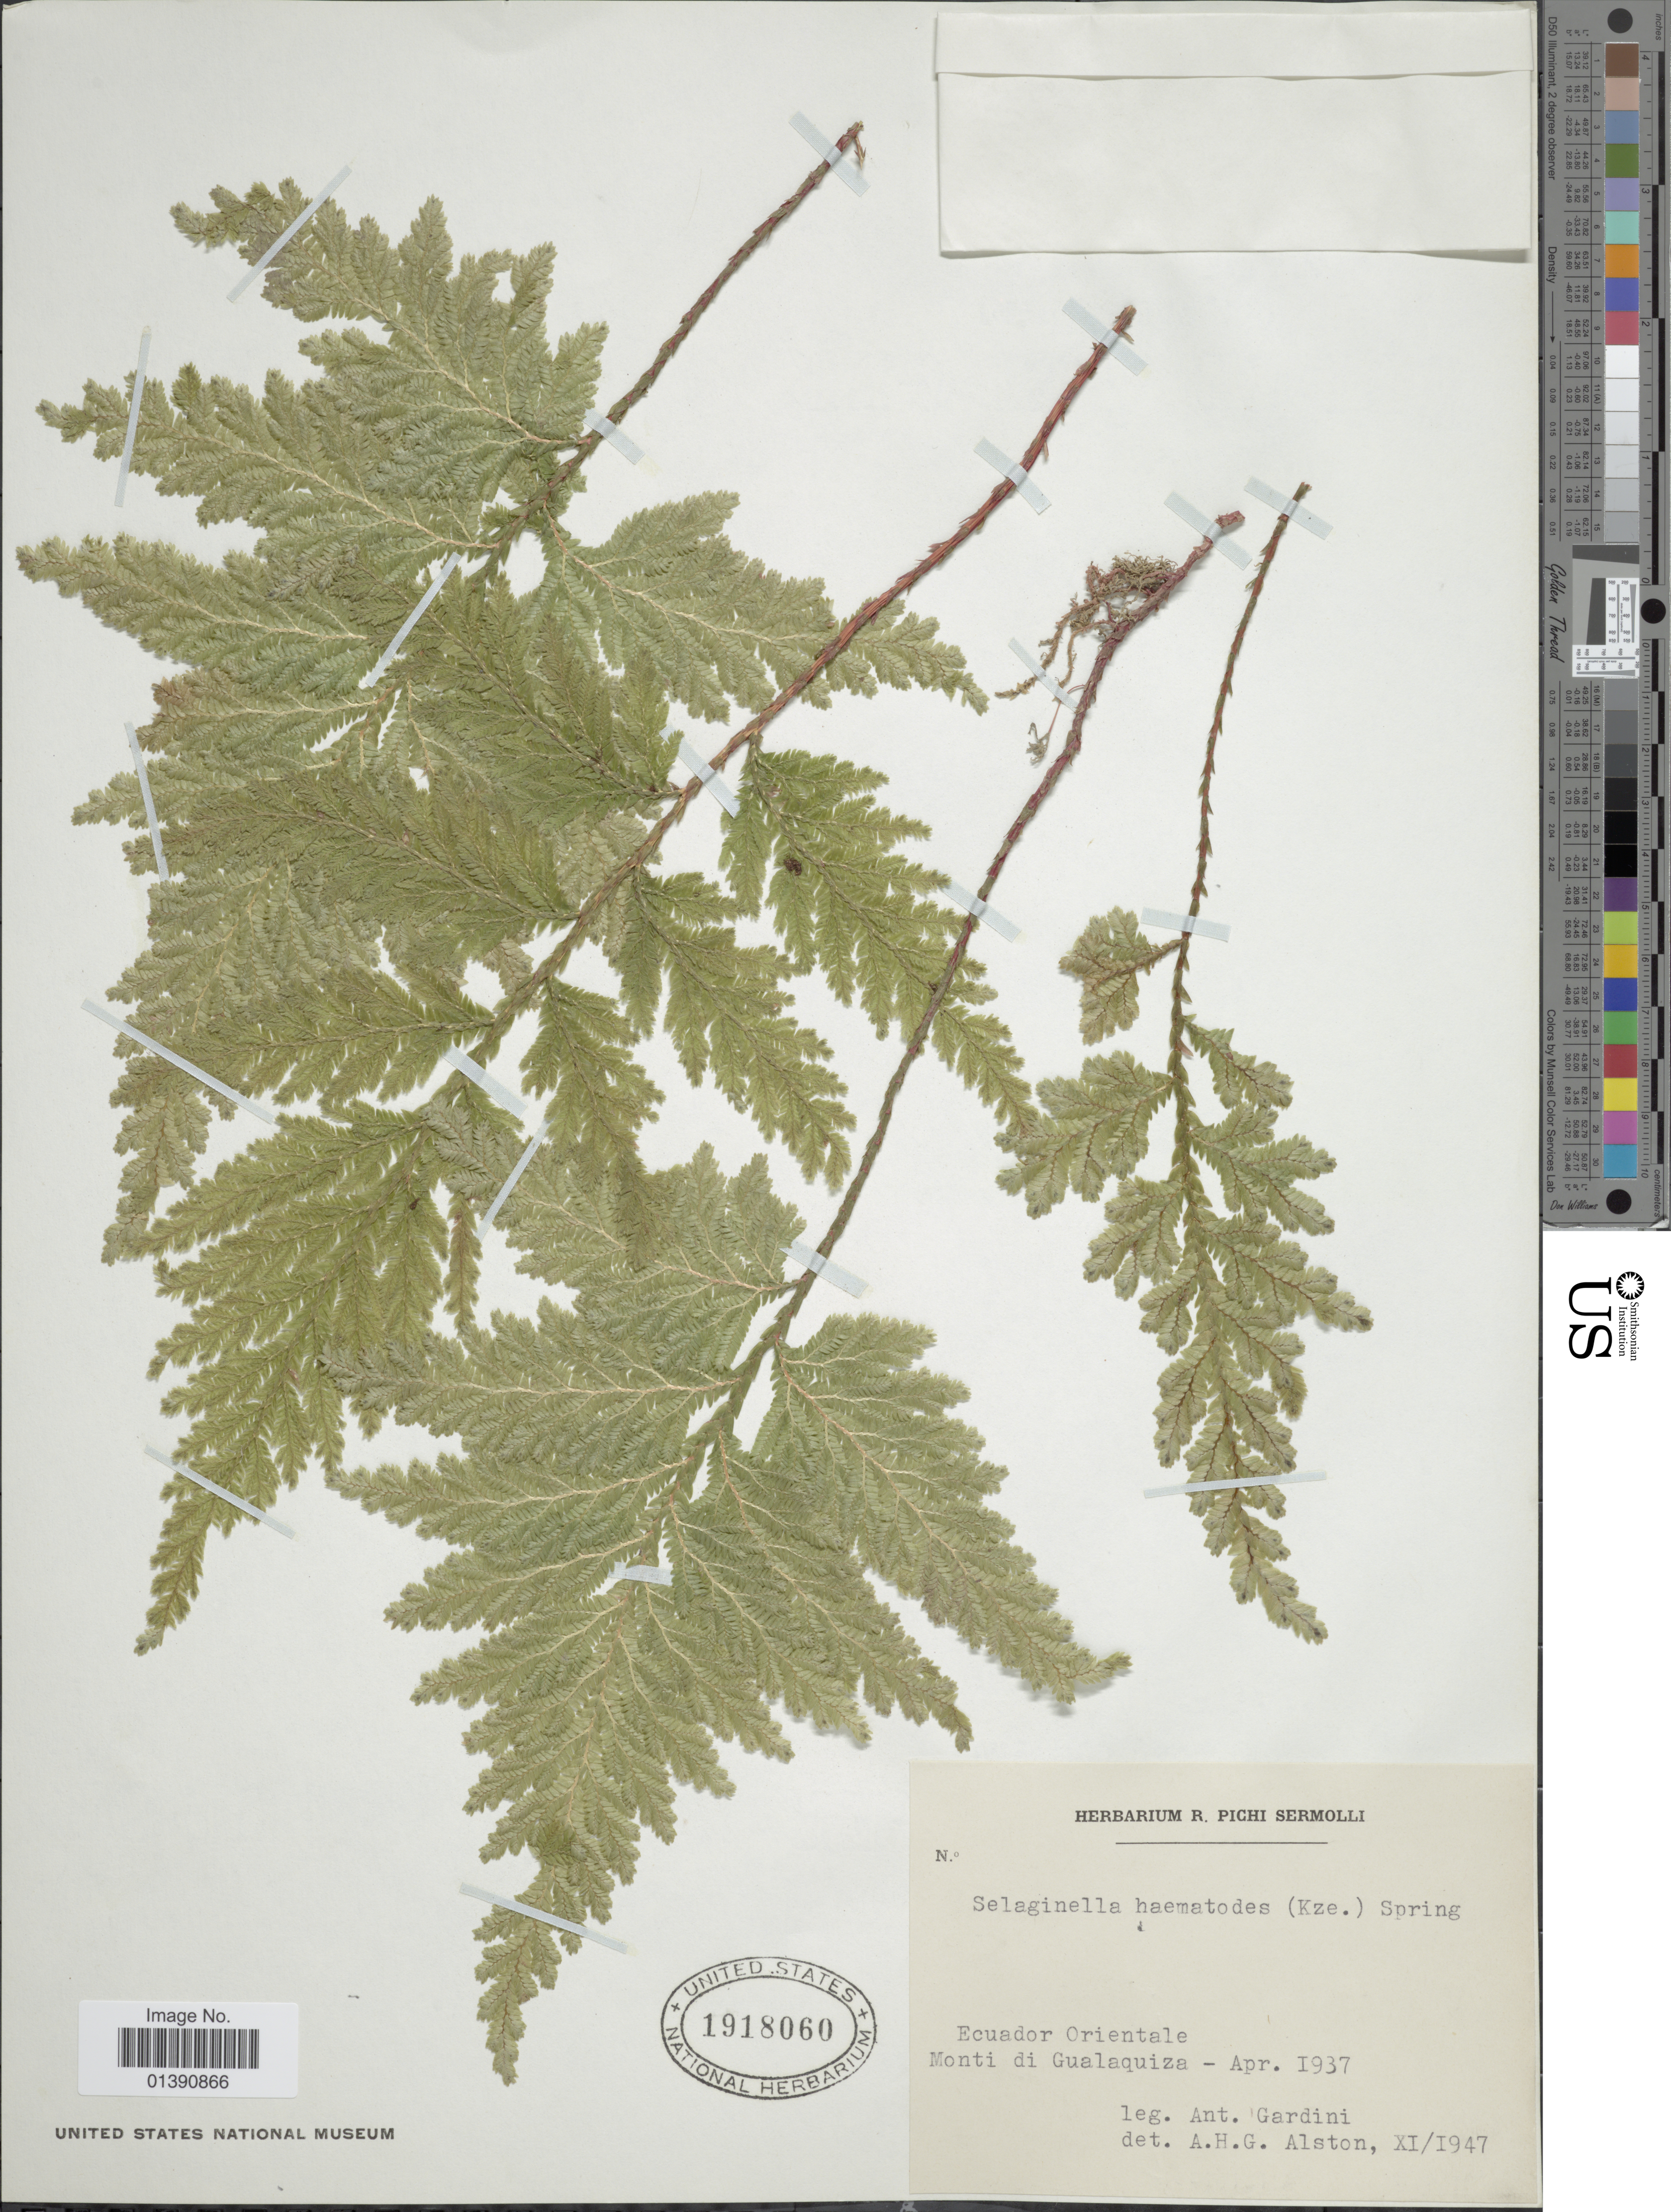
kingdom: Plantae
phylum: Tracheophyta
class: Lycopodiopsida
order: Selaginellales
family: Selaginellaceae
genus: Selaginella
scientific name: Selaginella haematodes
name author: (Kunze) Spring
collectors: A. Gardini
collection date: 1937-04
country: Ecuador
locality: Ecuador Orientale, Monti di Gualaquiza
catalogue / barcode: US 1918060